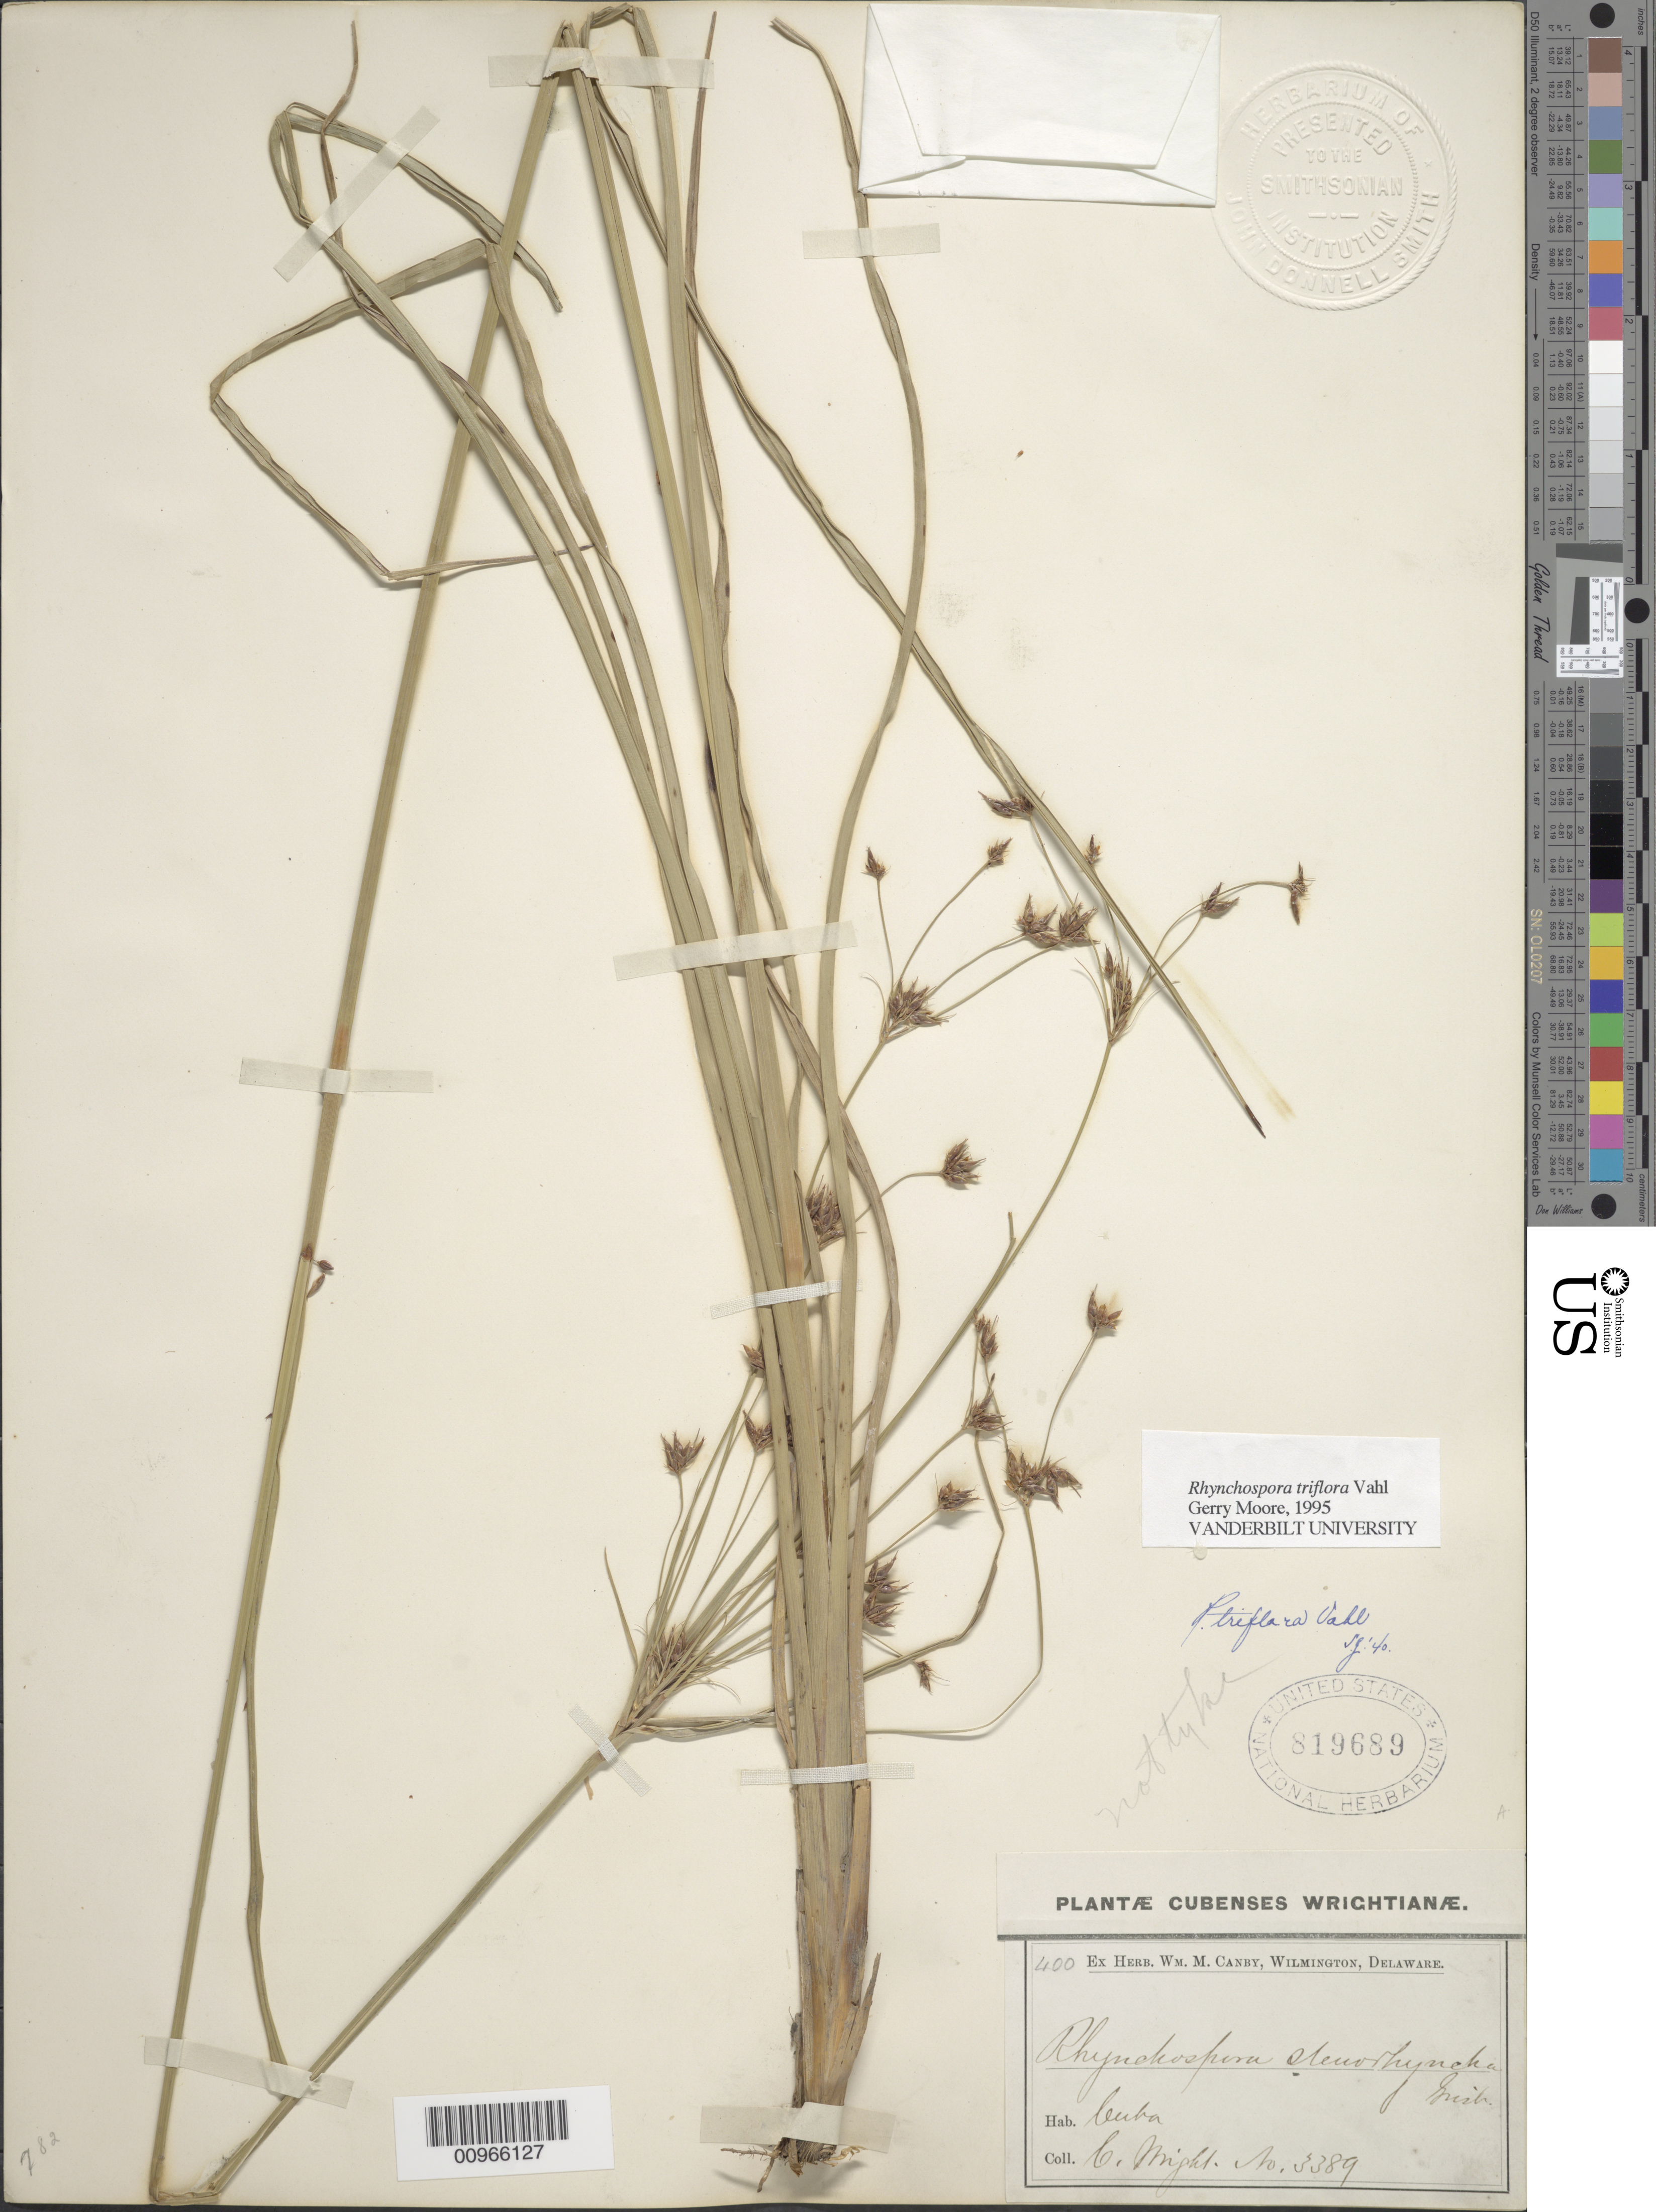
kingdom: Plantae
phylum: Tracheophyta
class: Liliopsida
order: Poales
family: Cyperaceae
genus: Rhynchospora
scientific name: Rhynchospora triflora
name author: Vahl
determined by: Moore, C.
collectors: C. Wright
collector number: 3389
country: Cuba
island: Cuba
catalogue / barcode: US 819689